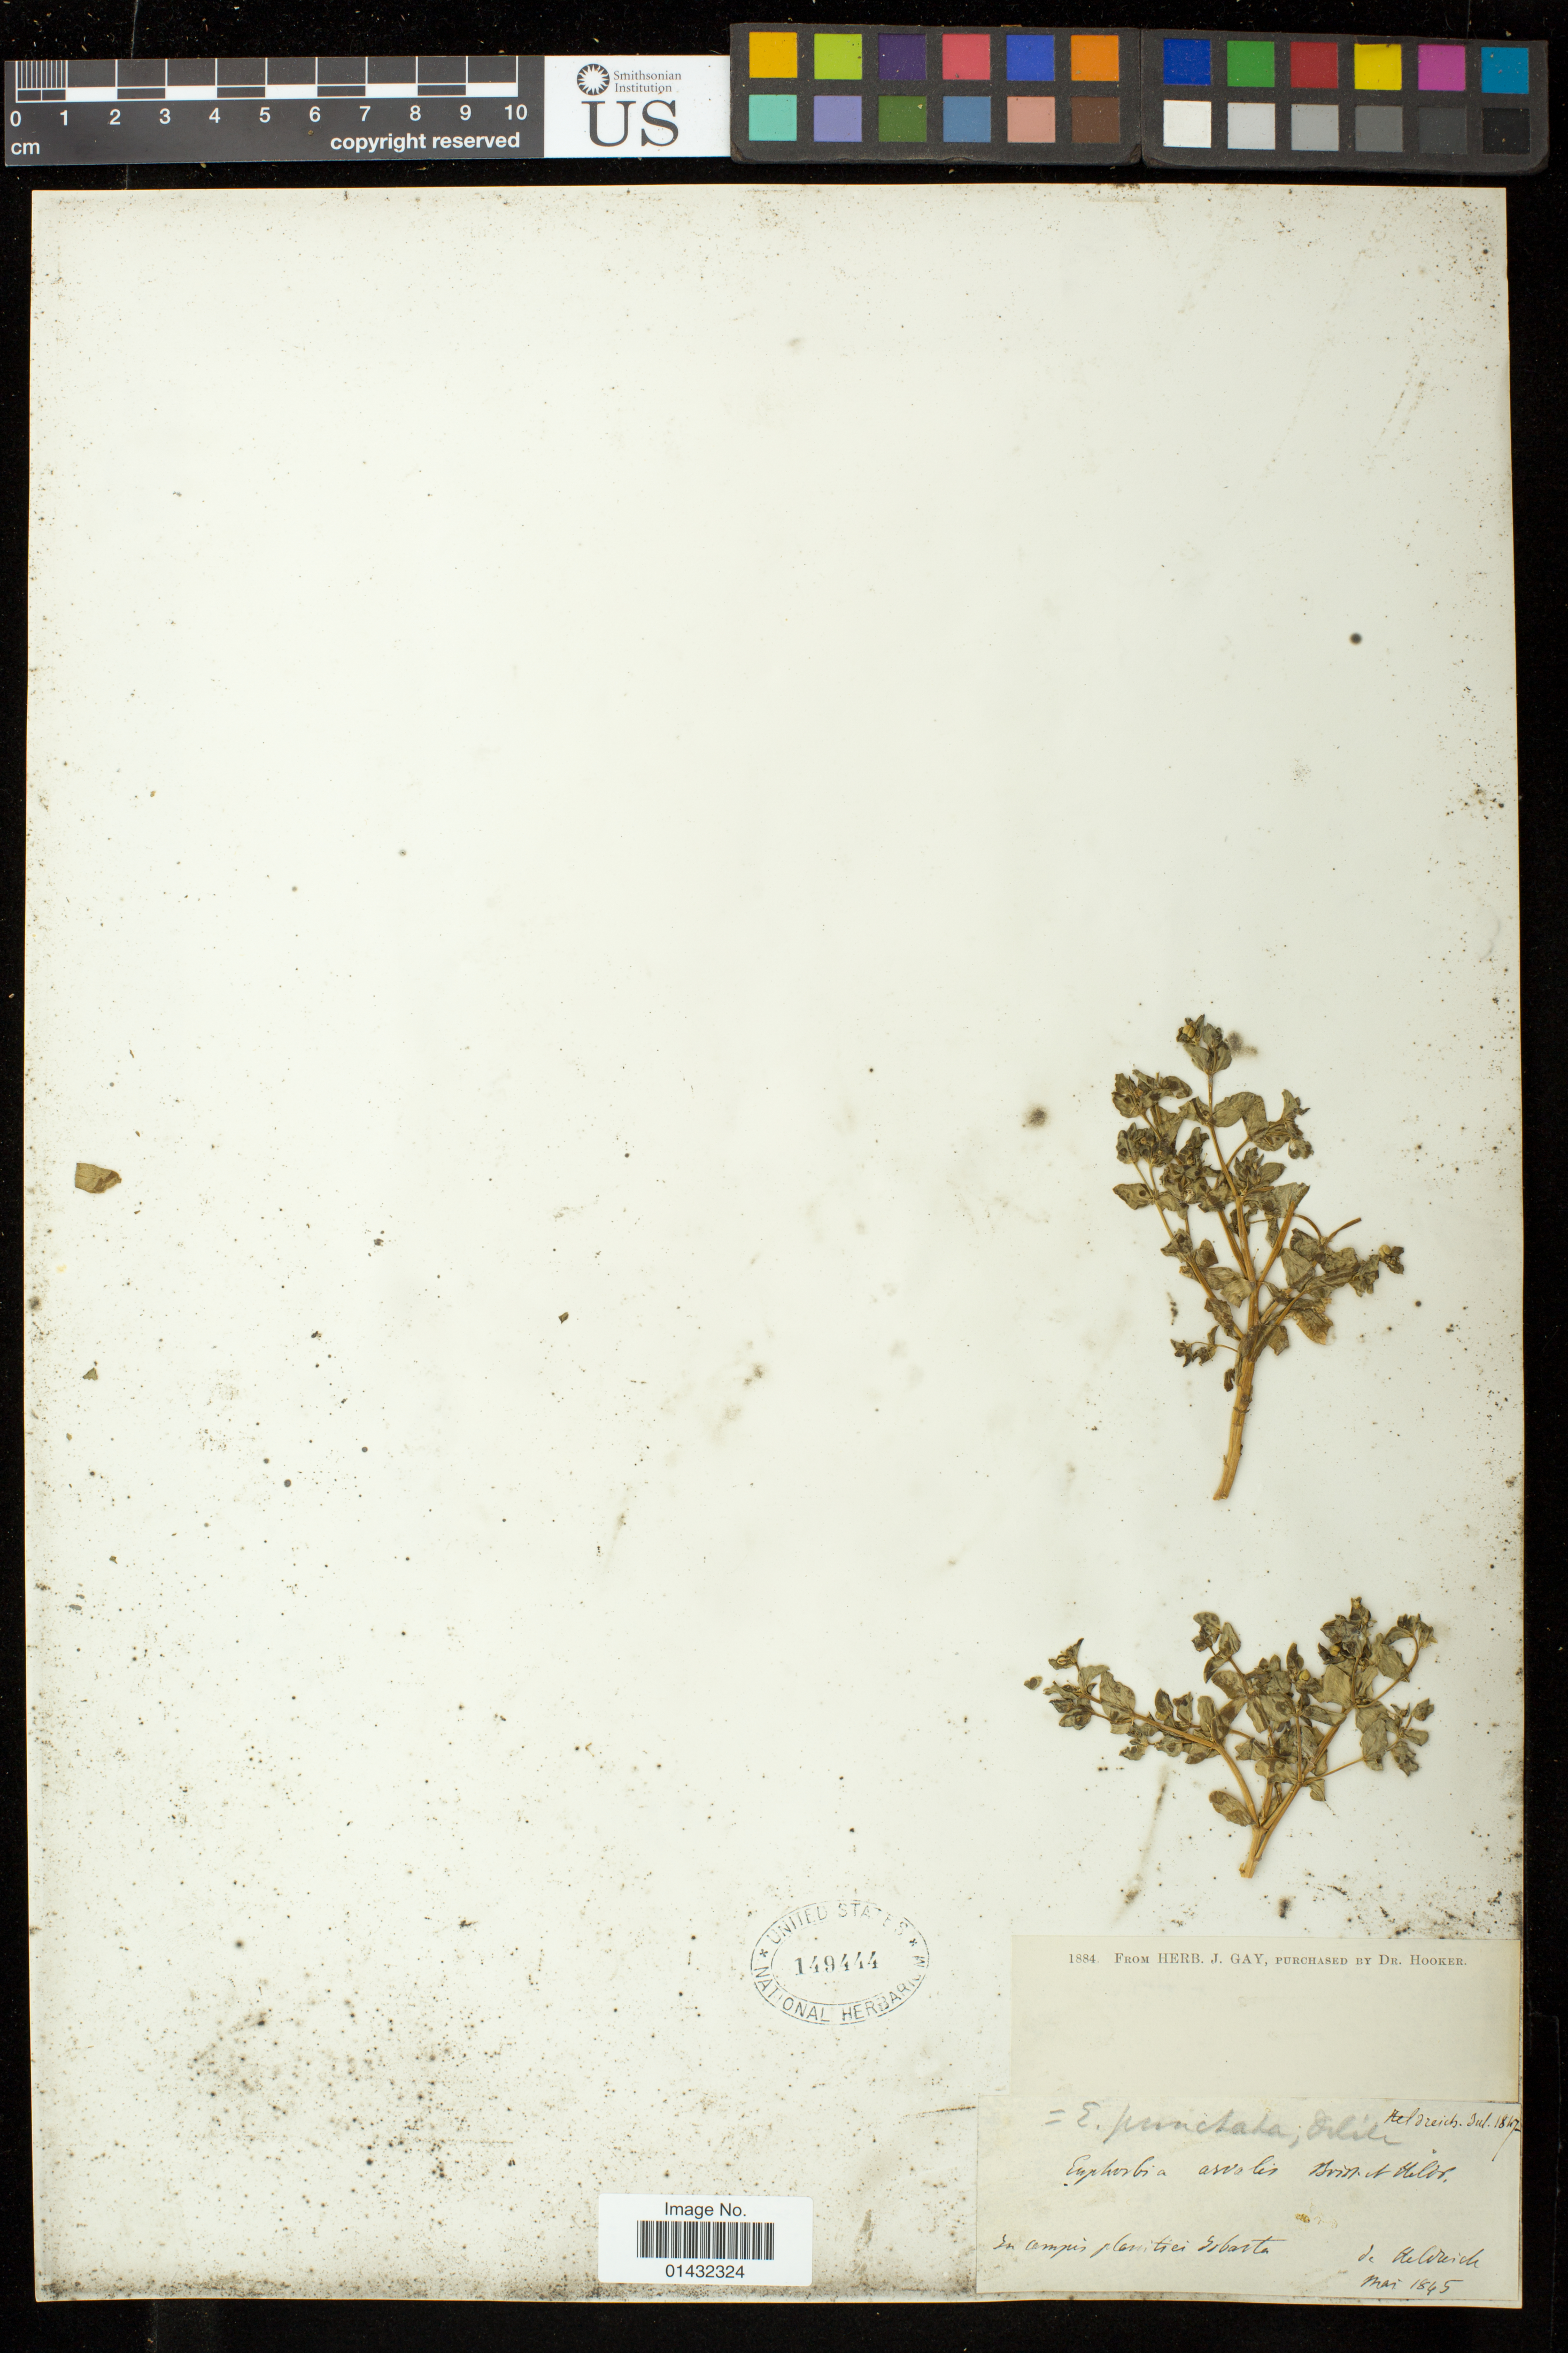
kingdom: Plantae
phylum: Tracheophyta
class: Magnoliopsida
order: Malpighiales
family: Euphorbiaceae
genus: Euphorbia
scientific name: Euphorbia arvalis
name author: Boiss. & Heldr.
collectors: Heldreich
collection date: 1845-05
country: Turkey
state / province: Isparta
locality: Isbarta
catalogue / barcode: US 149444